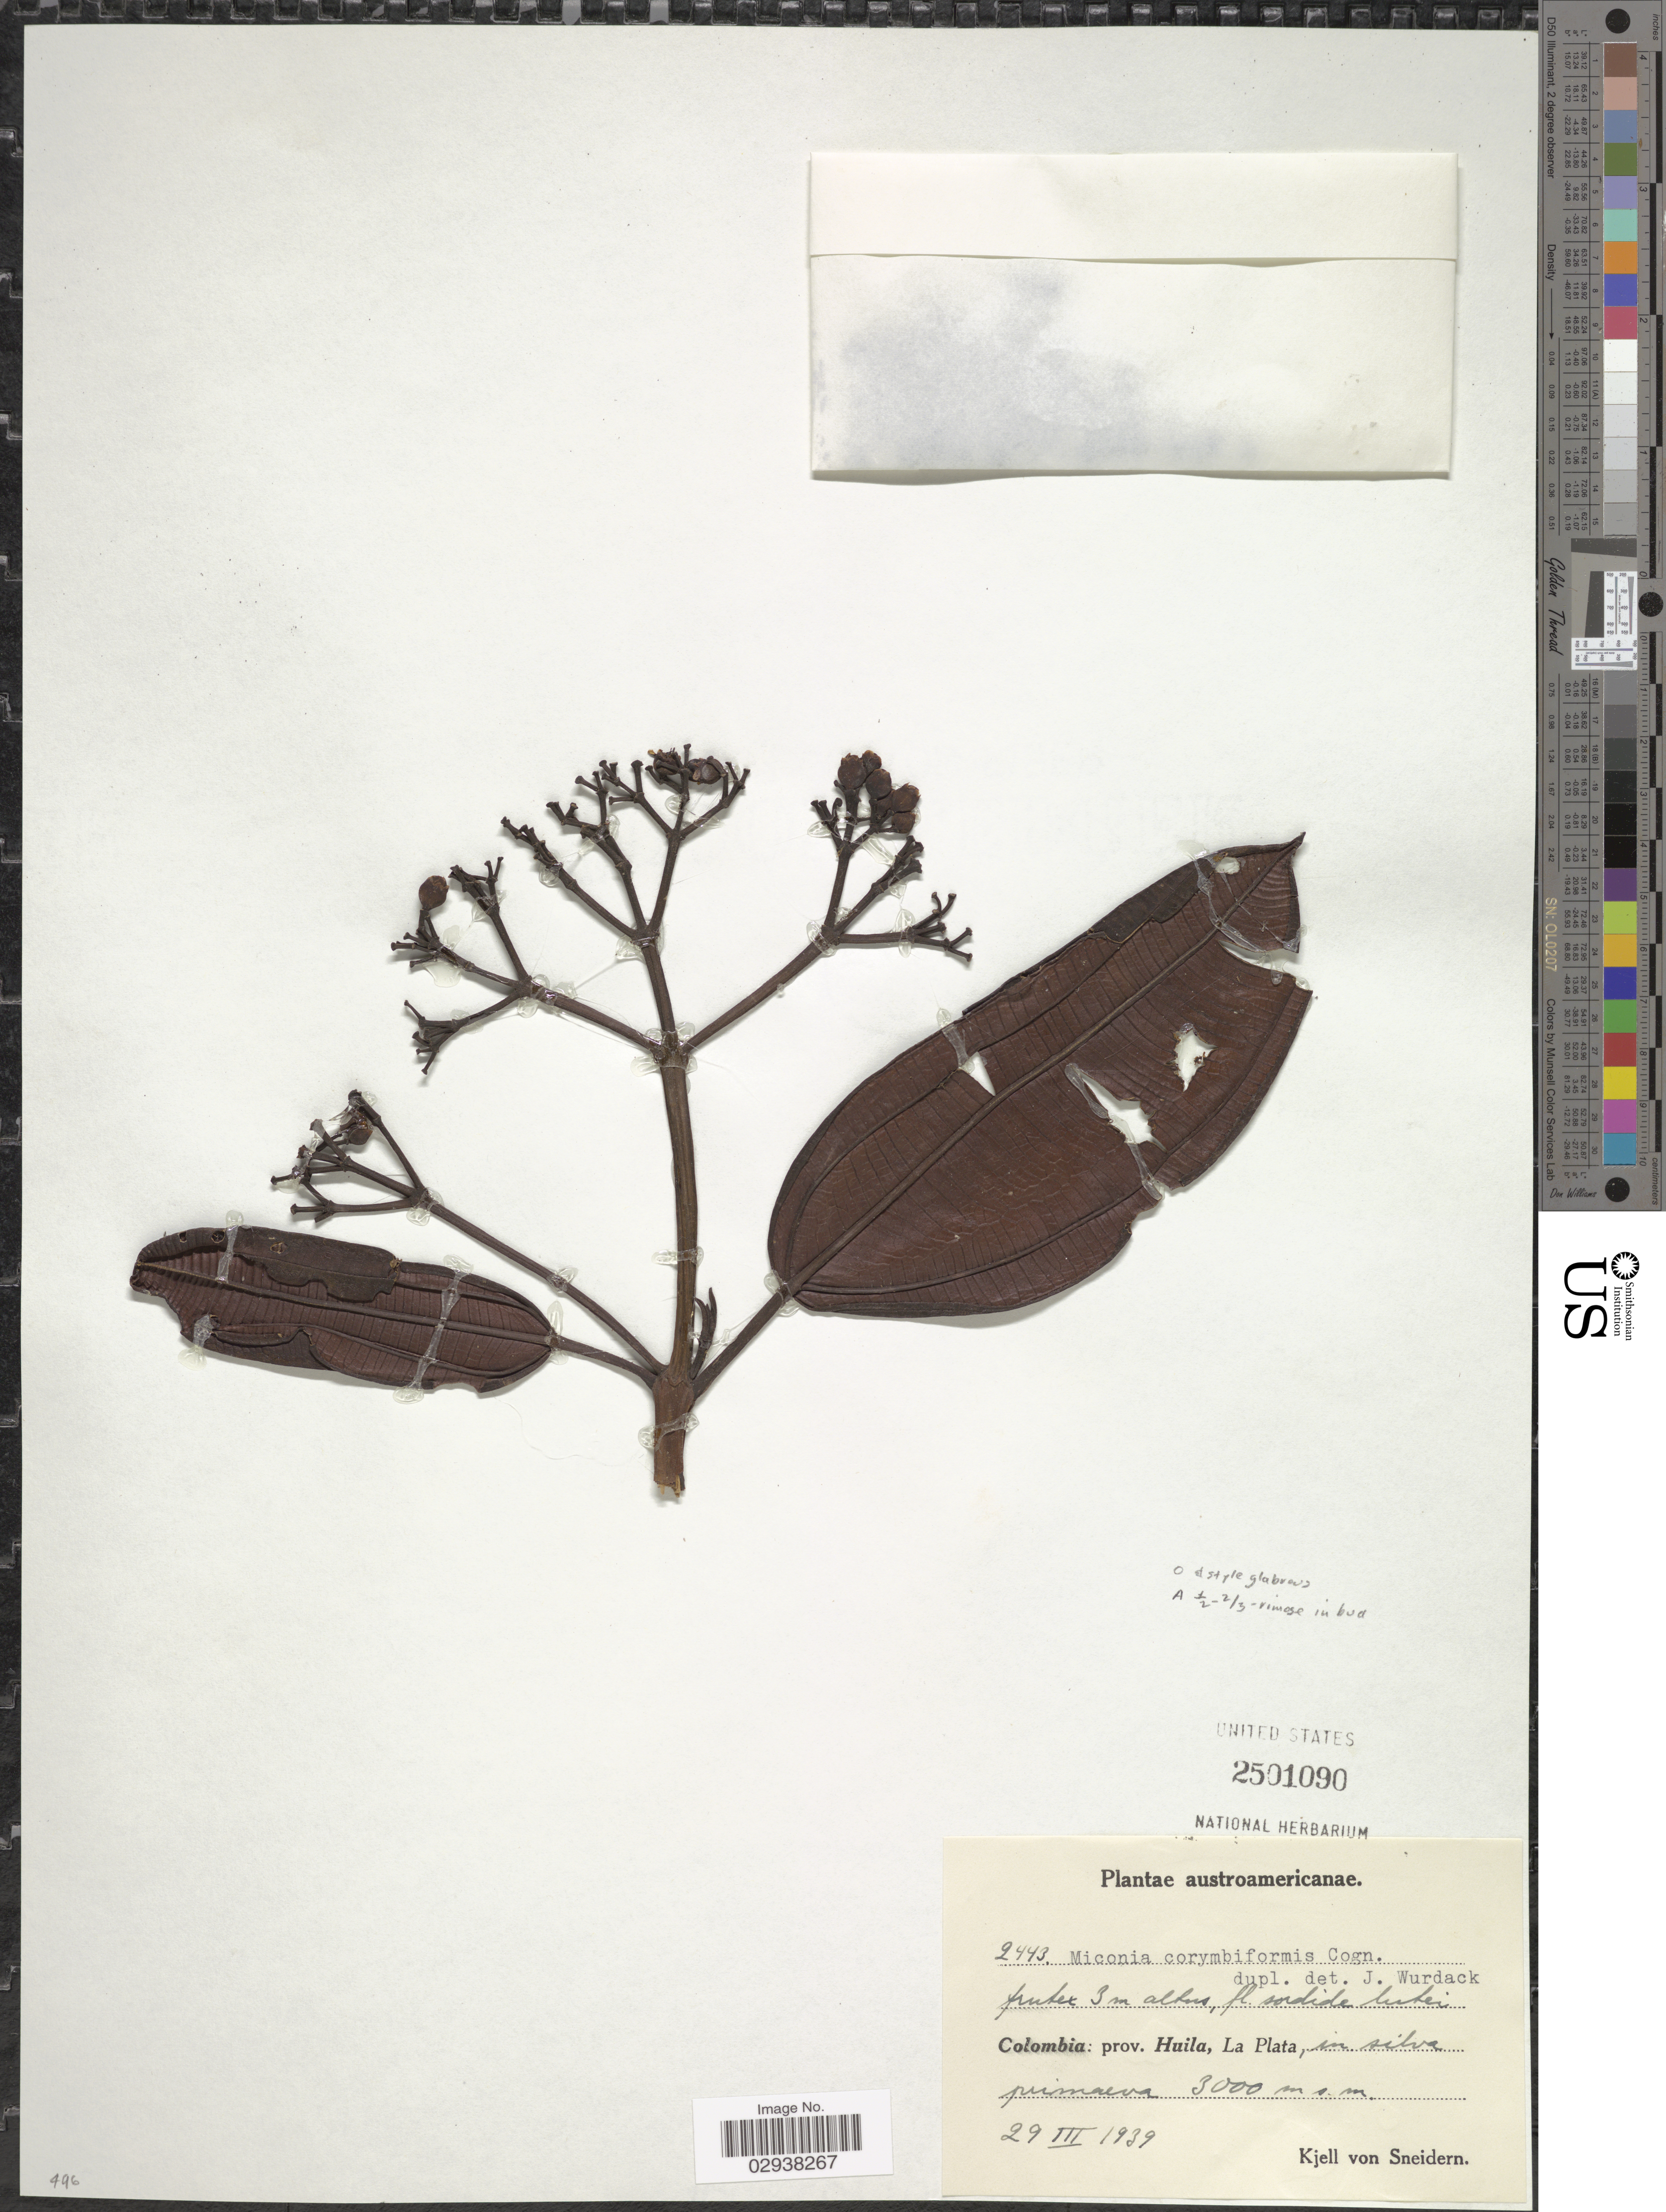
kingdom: Plantae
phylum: Tracheophyta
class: Magnoliopsida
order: Myrtales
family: Melastomataceae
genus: Miconia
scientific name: Miconia corymbiformis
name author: Cogn.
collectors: K. von Sneidern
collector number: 2443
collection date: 1939-03-29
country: Colombia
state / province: Huila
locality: La Plata.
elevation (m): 3000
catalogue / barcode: US 2501090